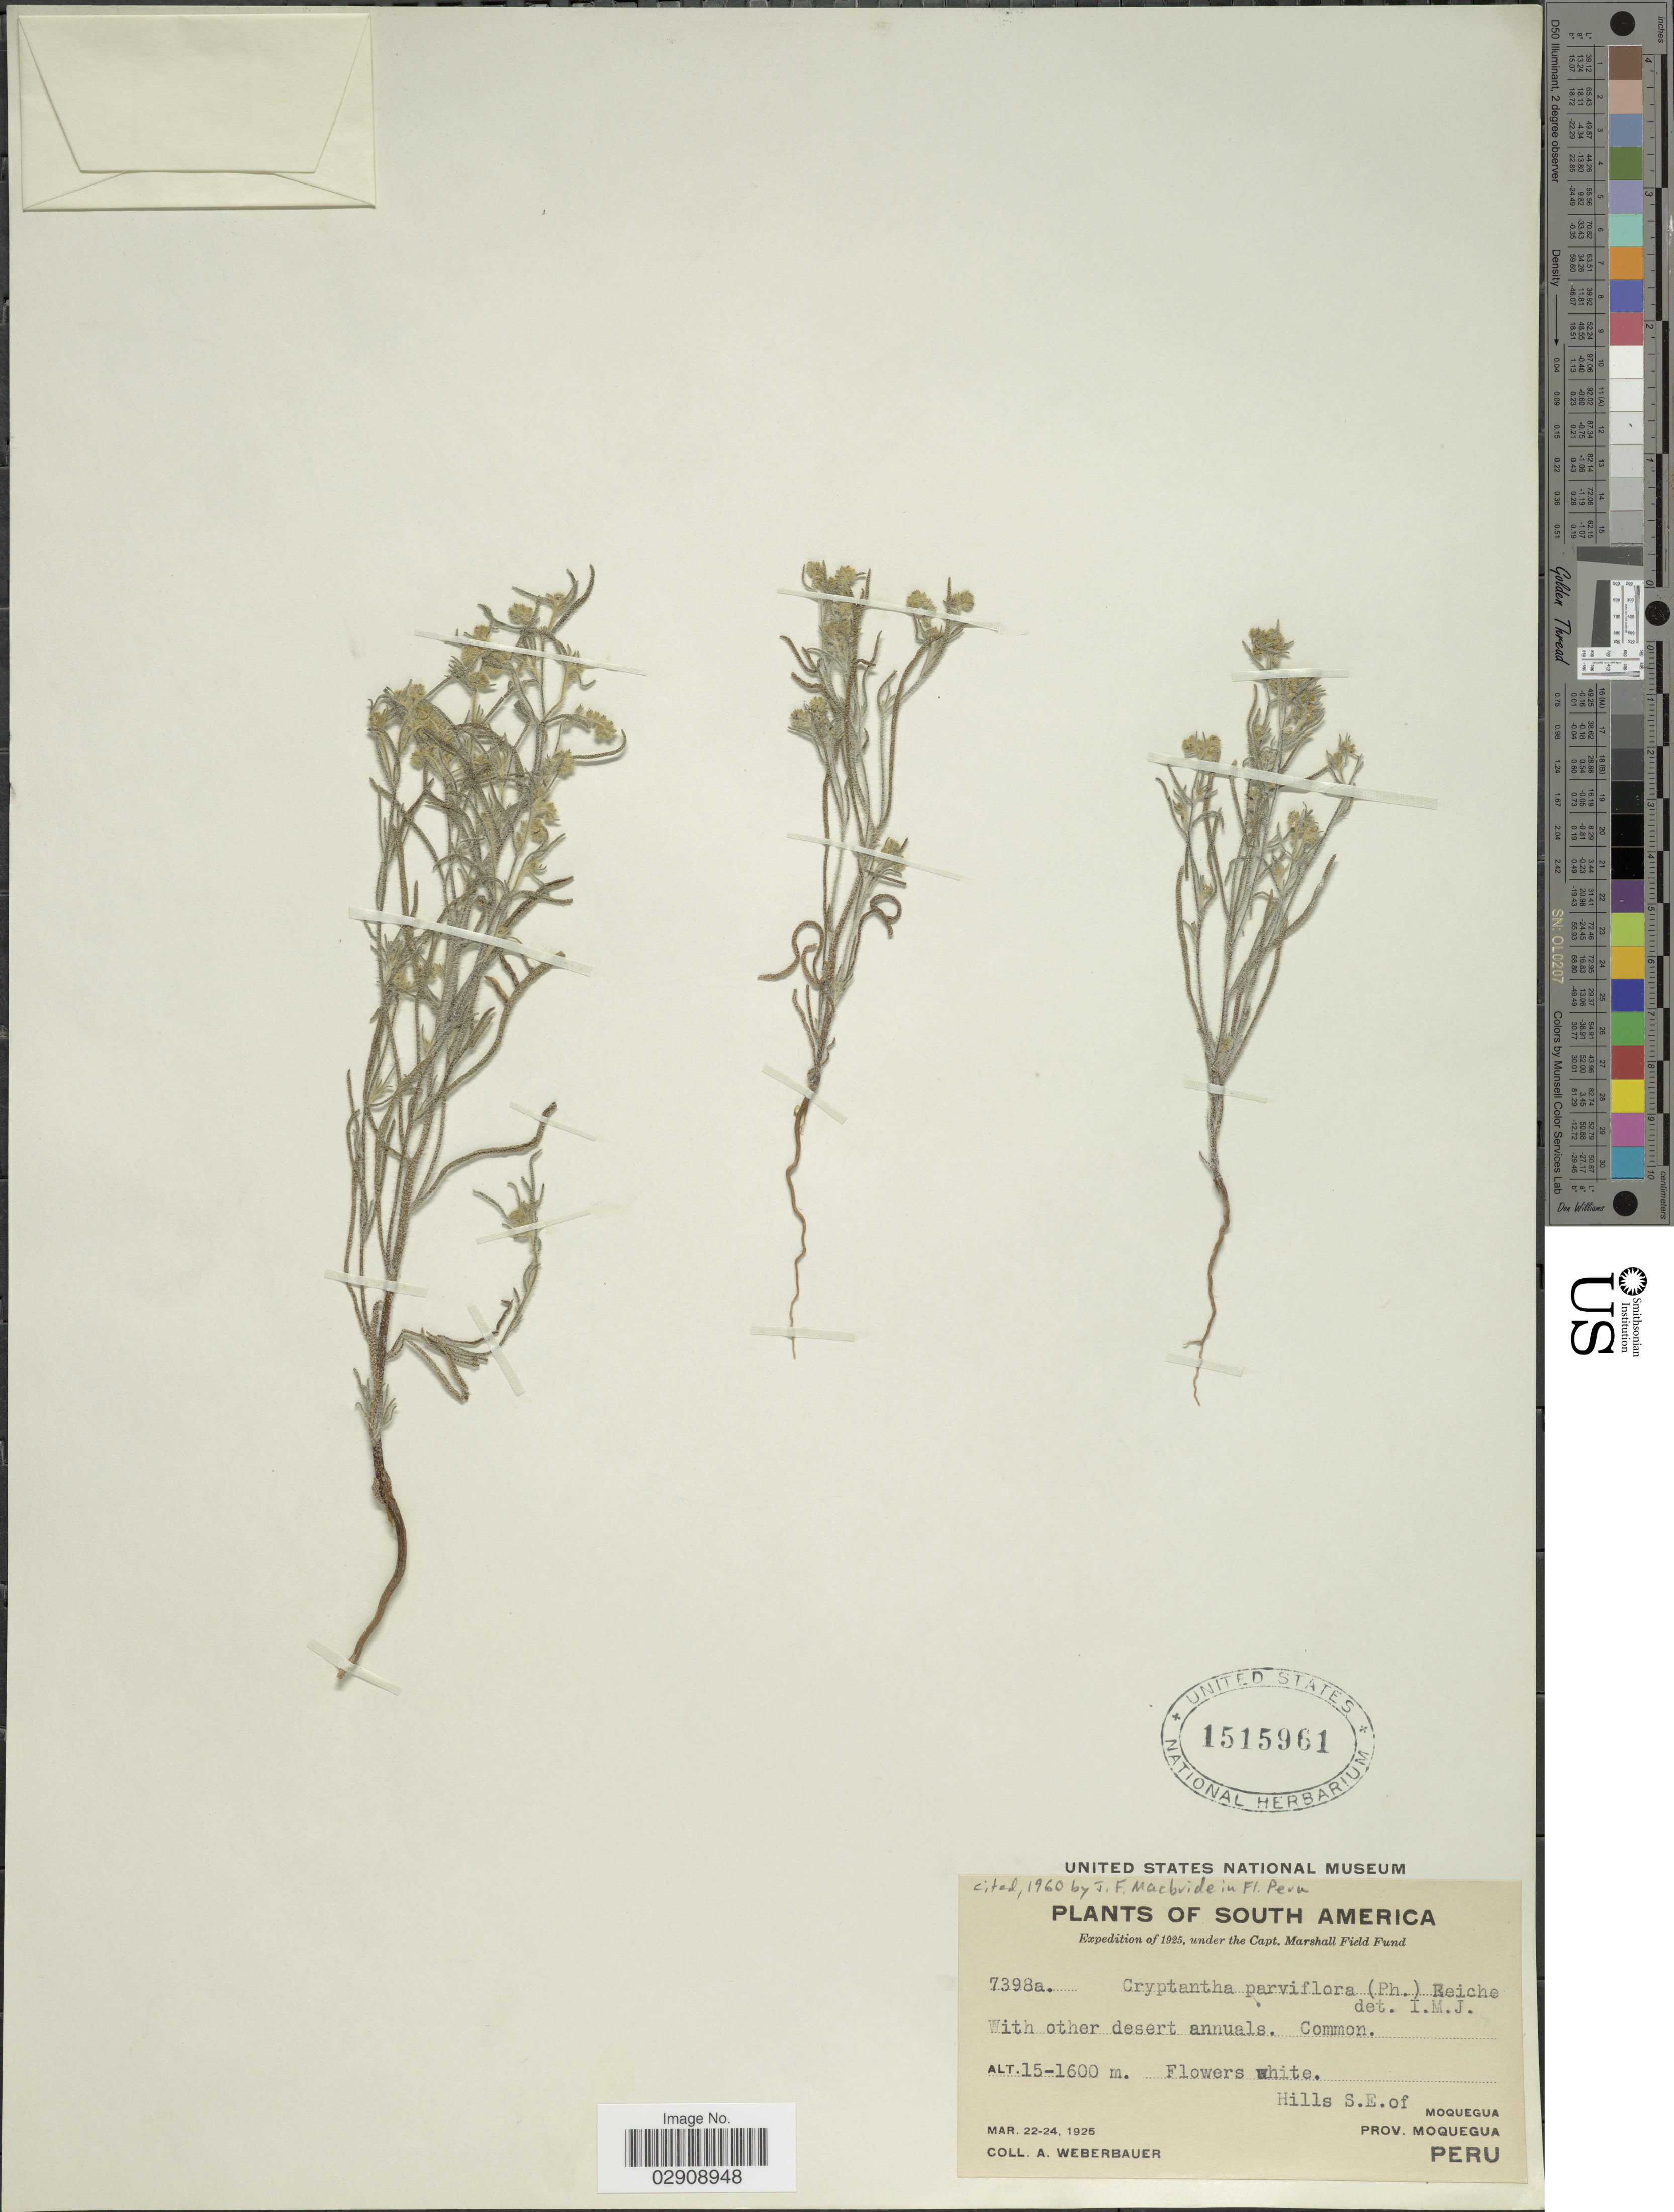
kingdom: Plantae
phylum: Tracheophyta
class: Magnoliopsida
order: Boraginales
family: Boraginaceae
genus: Johnstonella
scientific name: Johnstonella parviflora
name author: (Phil.) Hasenstab & M.G. Simpson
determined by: Moroni, Pablo, (SI), Instituto de Botanica Darwinion (ARGENTINA)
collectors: A. Weberbauer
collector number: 7398a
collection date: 1925-03-22/1925-03-24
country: Peru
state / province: Moquegua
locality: Hills S.E. of Moquegua. Prov. Moquegua. Peru. South America.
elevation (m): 1500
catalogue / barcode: US 1515961